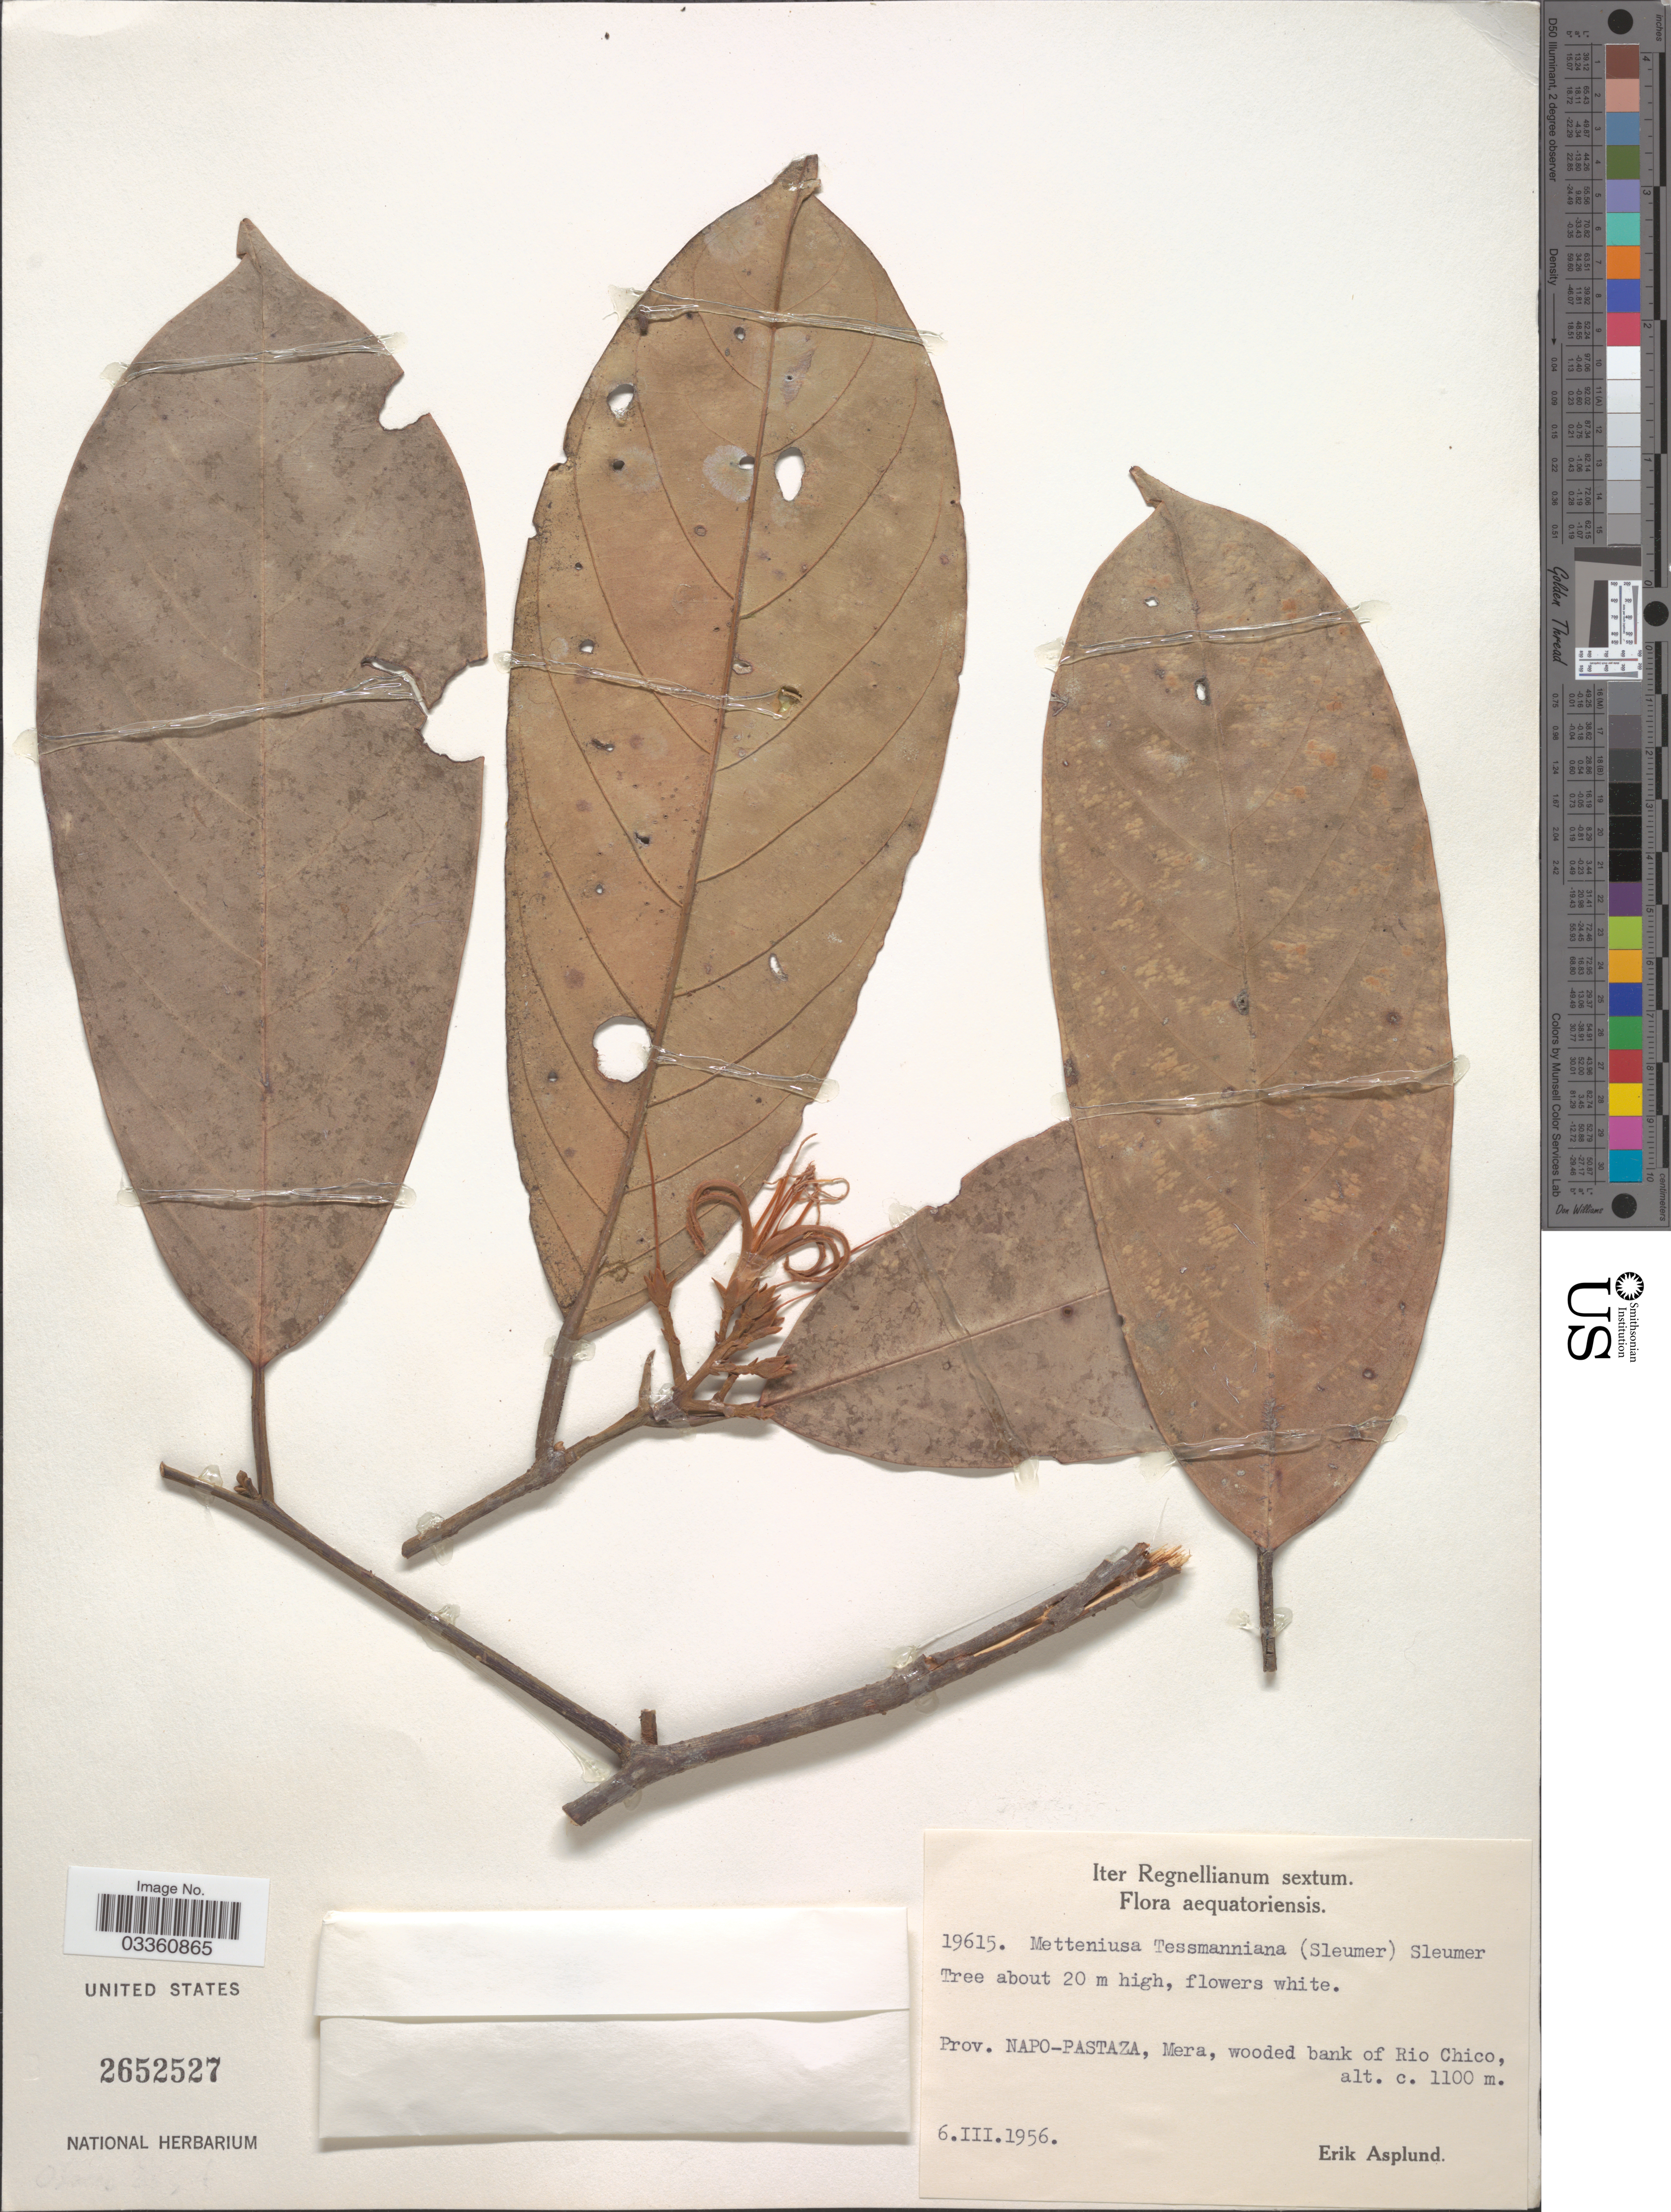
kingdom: Plantae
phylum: Tracheophyta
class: Magnoliopsida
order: Metteniusales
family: Metteniusaceae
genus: Metteniusa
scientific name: Metteniusa tessmanniana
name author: (Sleumer) Sleumer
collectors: E. Asplund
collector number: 19615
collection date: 1956-03-06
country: Ecuador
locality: Aequatoriensis. Prov. Napo-Pastaza, Mera, wooded bank of Rio Chico.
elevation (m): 1100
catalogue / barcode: US 2652527